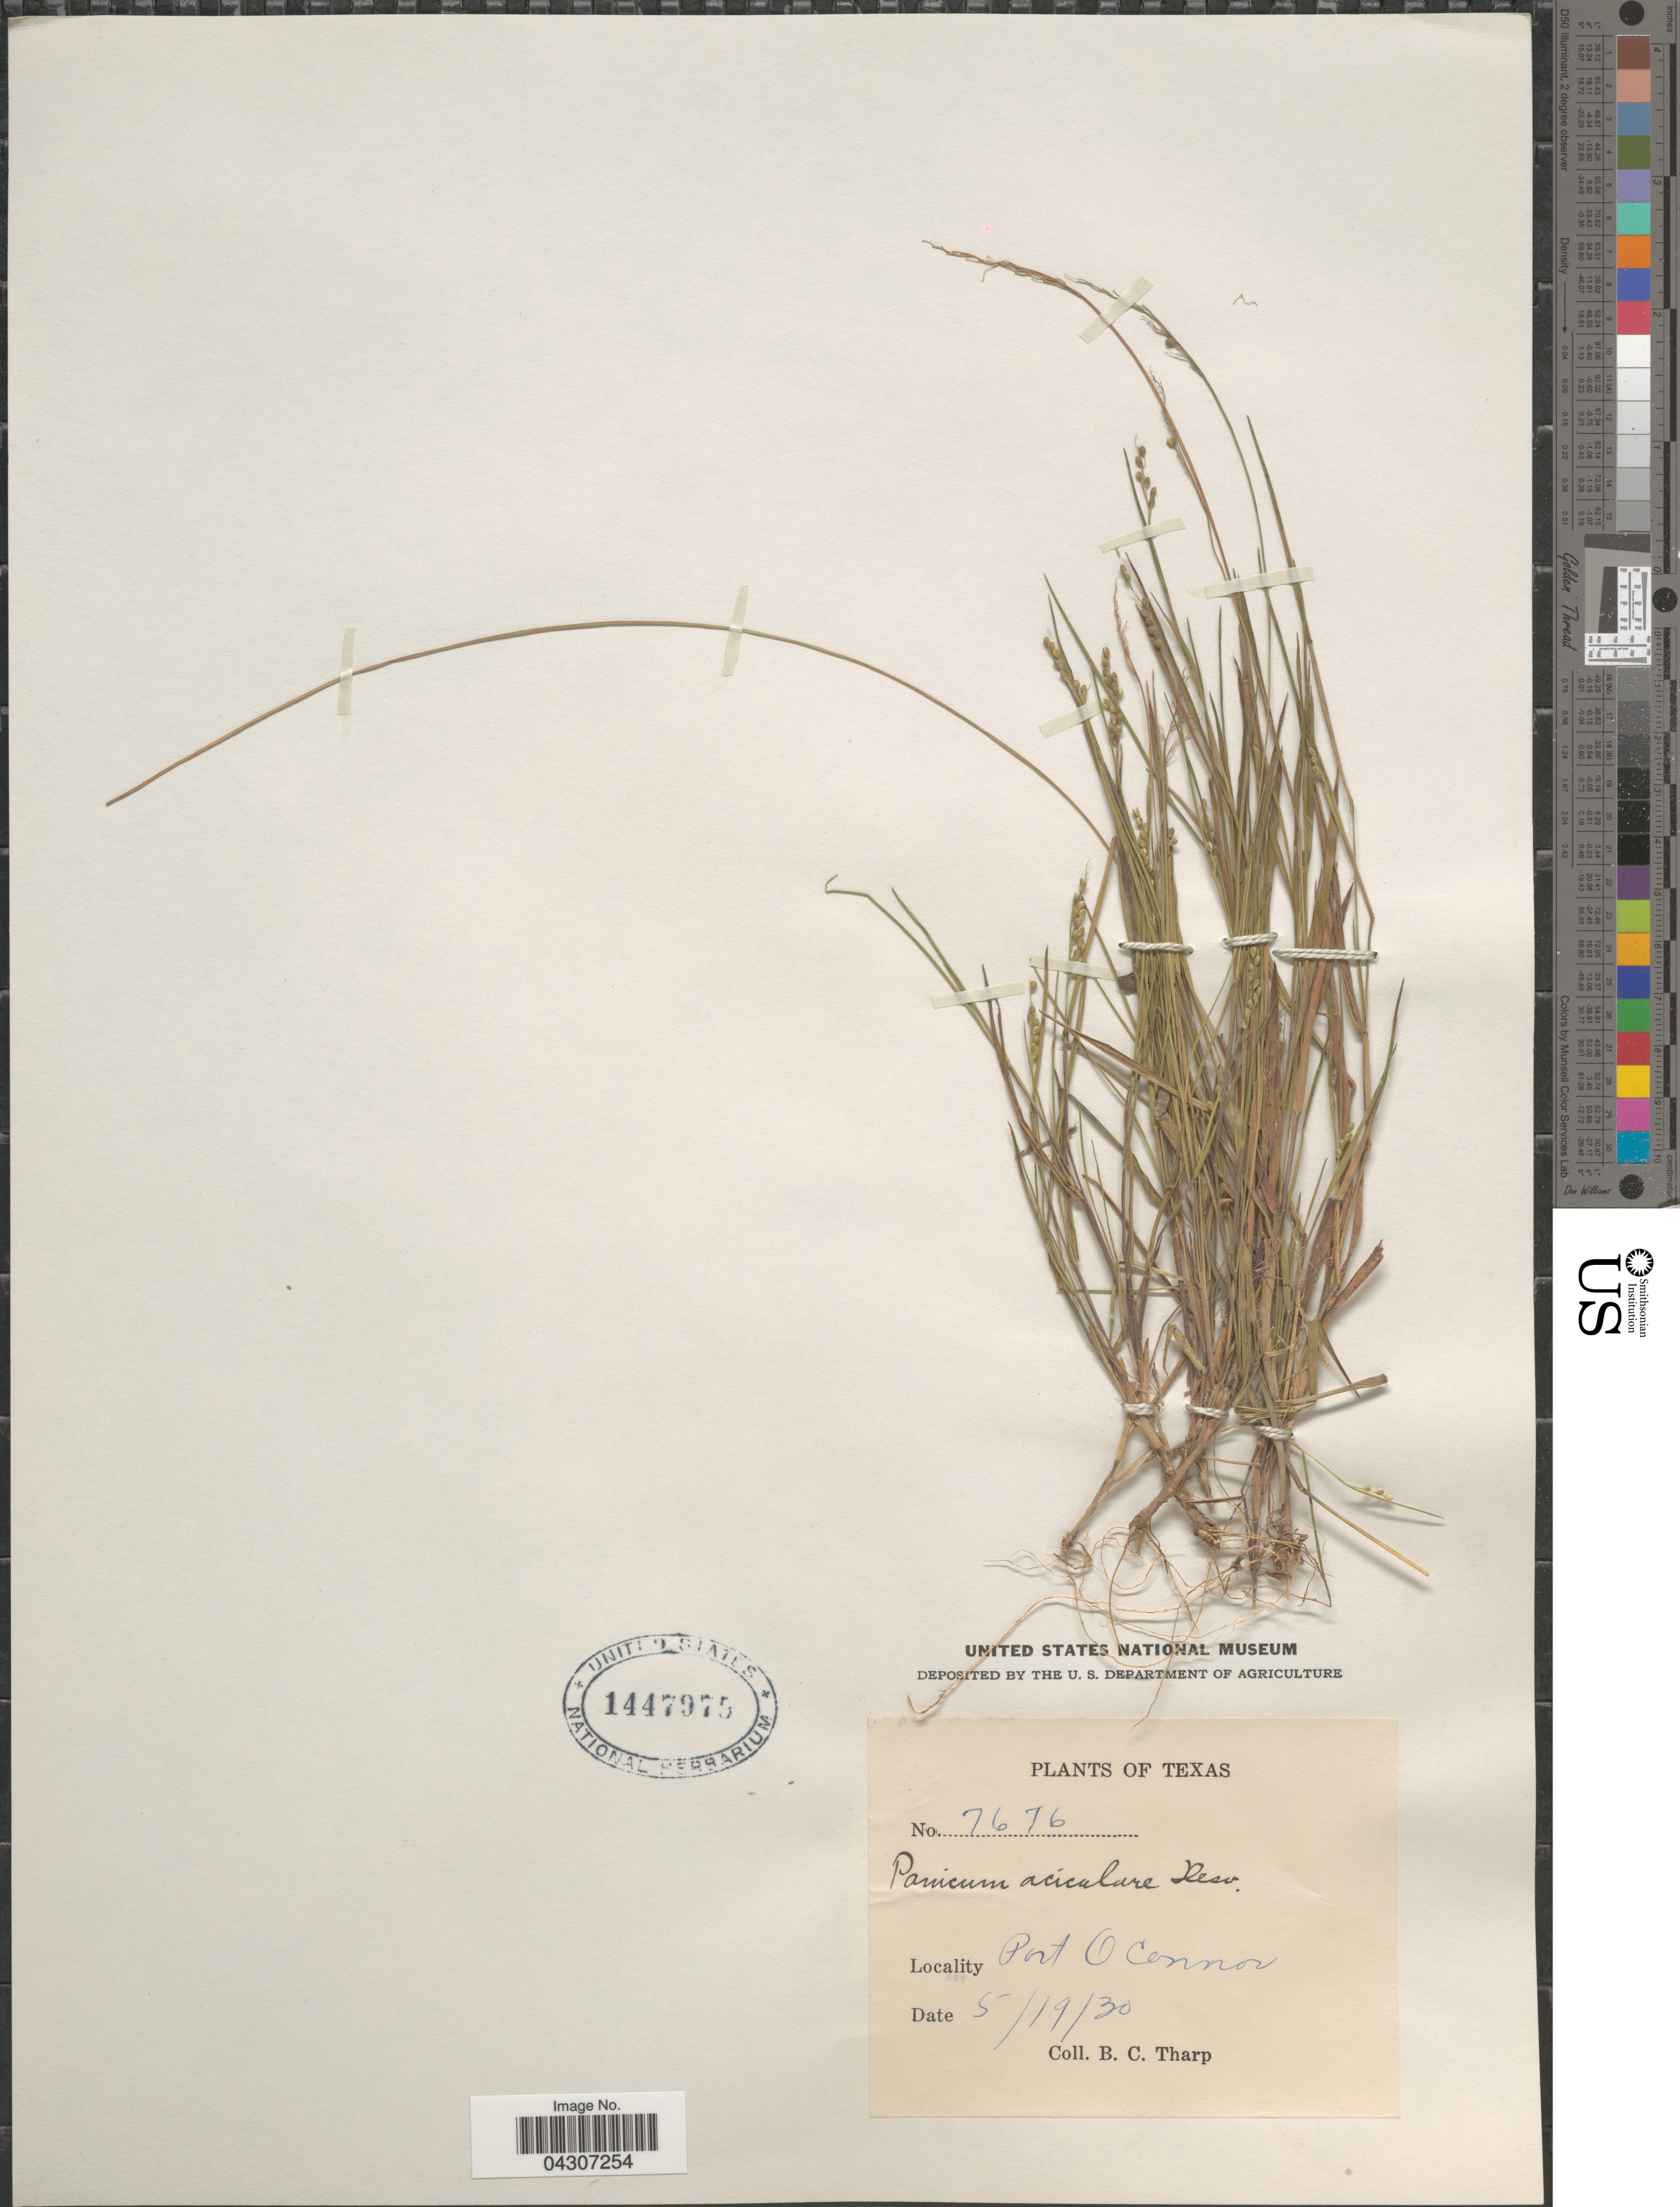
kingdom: Plantae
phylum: Tracheophyta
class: Liliopsida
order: Poales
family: Poaceae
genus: Dichanthelium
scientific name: Dichanthelium aciculare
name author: (Desv. ex Poir.) Gould & C.A. Clark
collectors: B. C. Tharp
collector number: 7676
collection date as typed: Transcribed d/m/y: 19/5/30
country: United States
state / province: Texas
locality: Port O'Connor.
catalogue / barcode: US 1447975